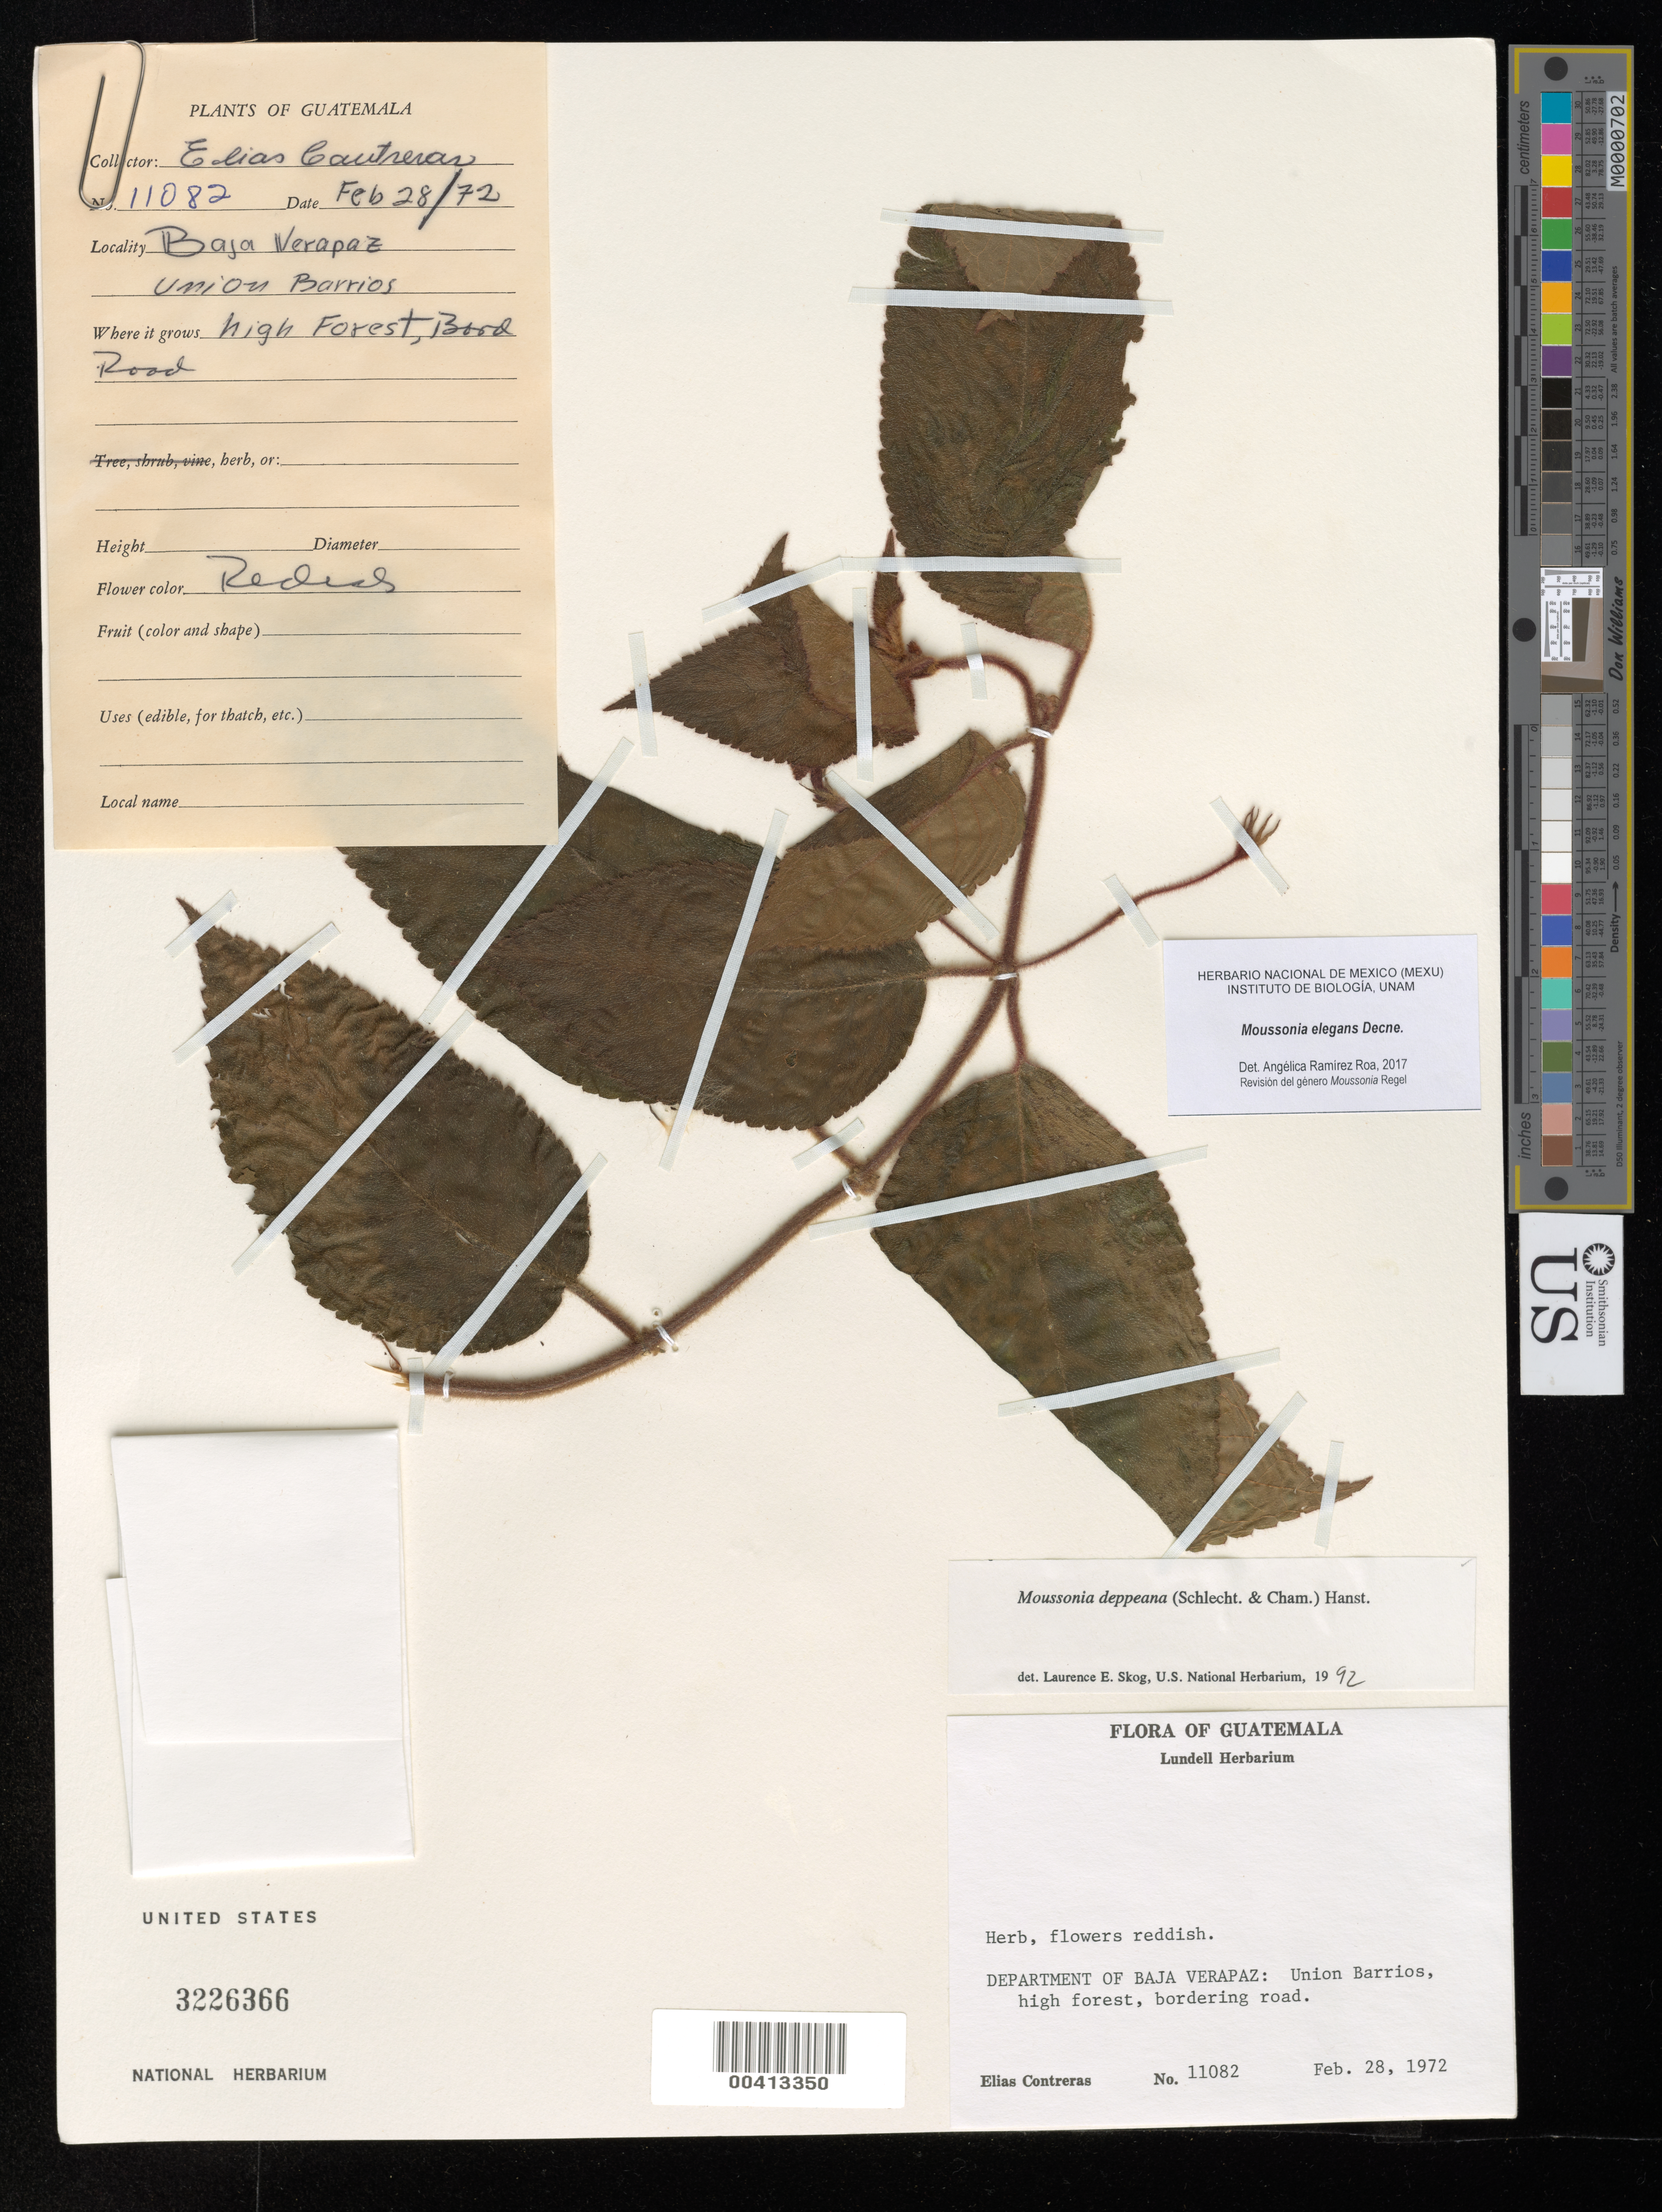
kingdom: Plantae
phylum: Tracheophyta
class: Magnoliopsida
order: Lamiales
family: Gesneriaceae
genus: Moussonia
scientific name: Moussonia elegans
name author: Decne.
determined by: Ramírez-Roa, A.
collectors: E. Contreras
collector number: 11082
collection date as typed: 28 Feb 1972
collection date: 1972-02-28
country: Guatemala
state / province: Baja Verapaz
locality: Union Barrios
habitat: high forest, bordering road.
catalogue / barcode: US 3226366